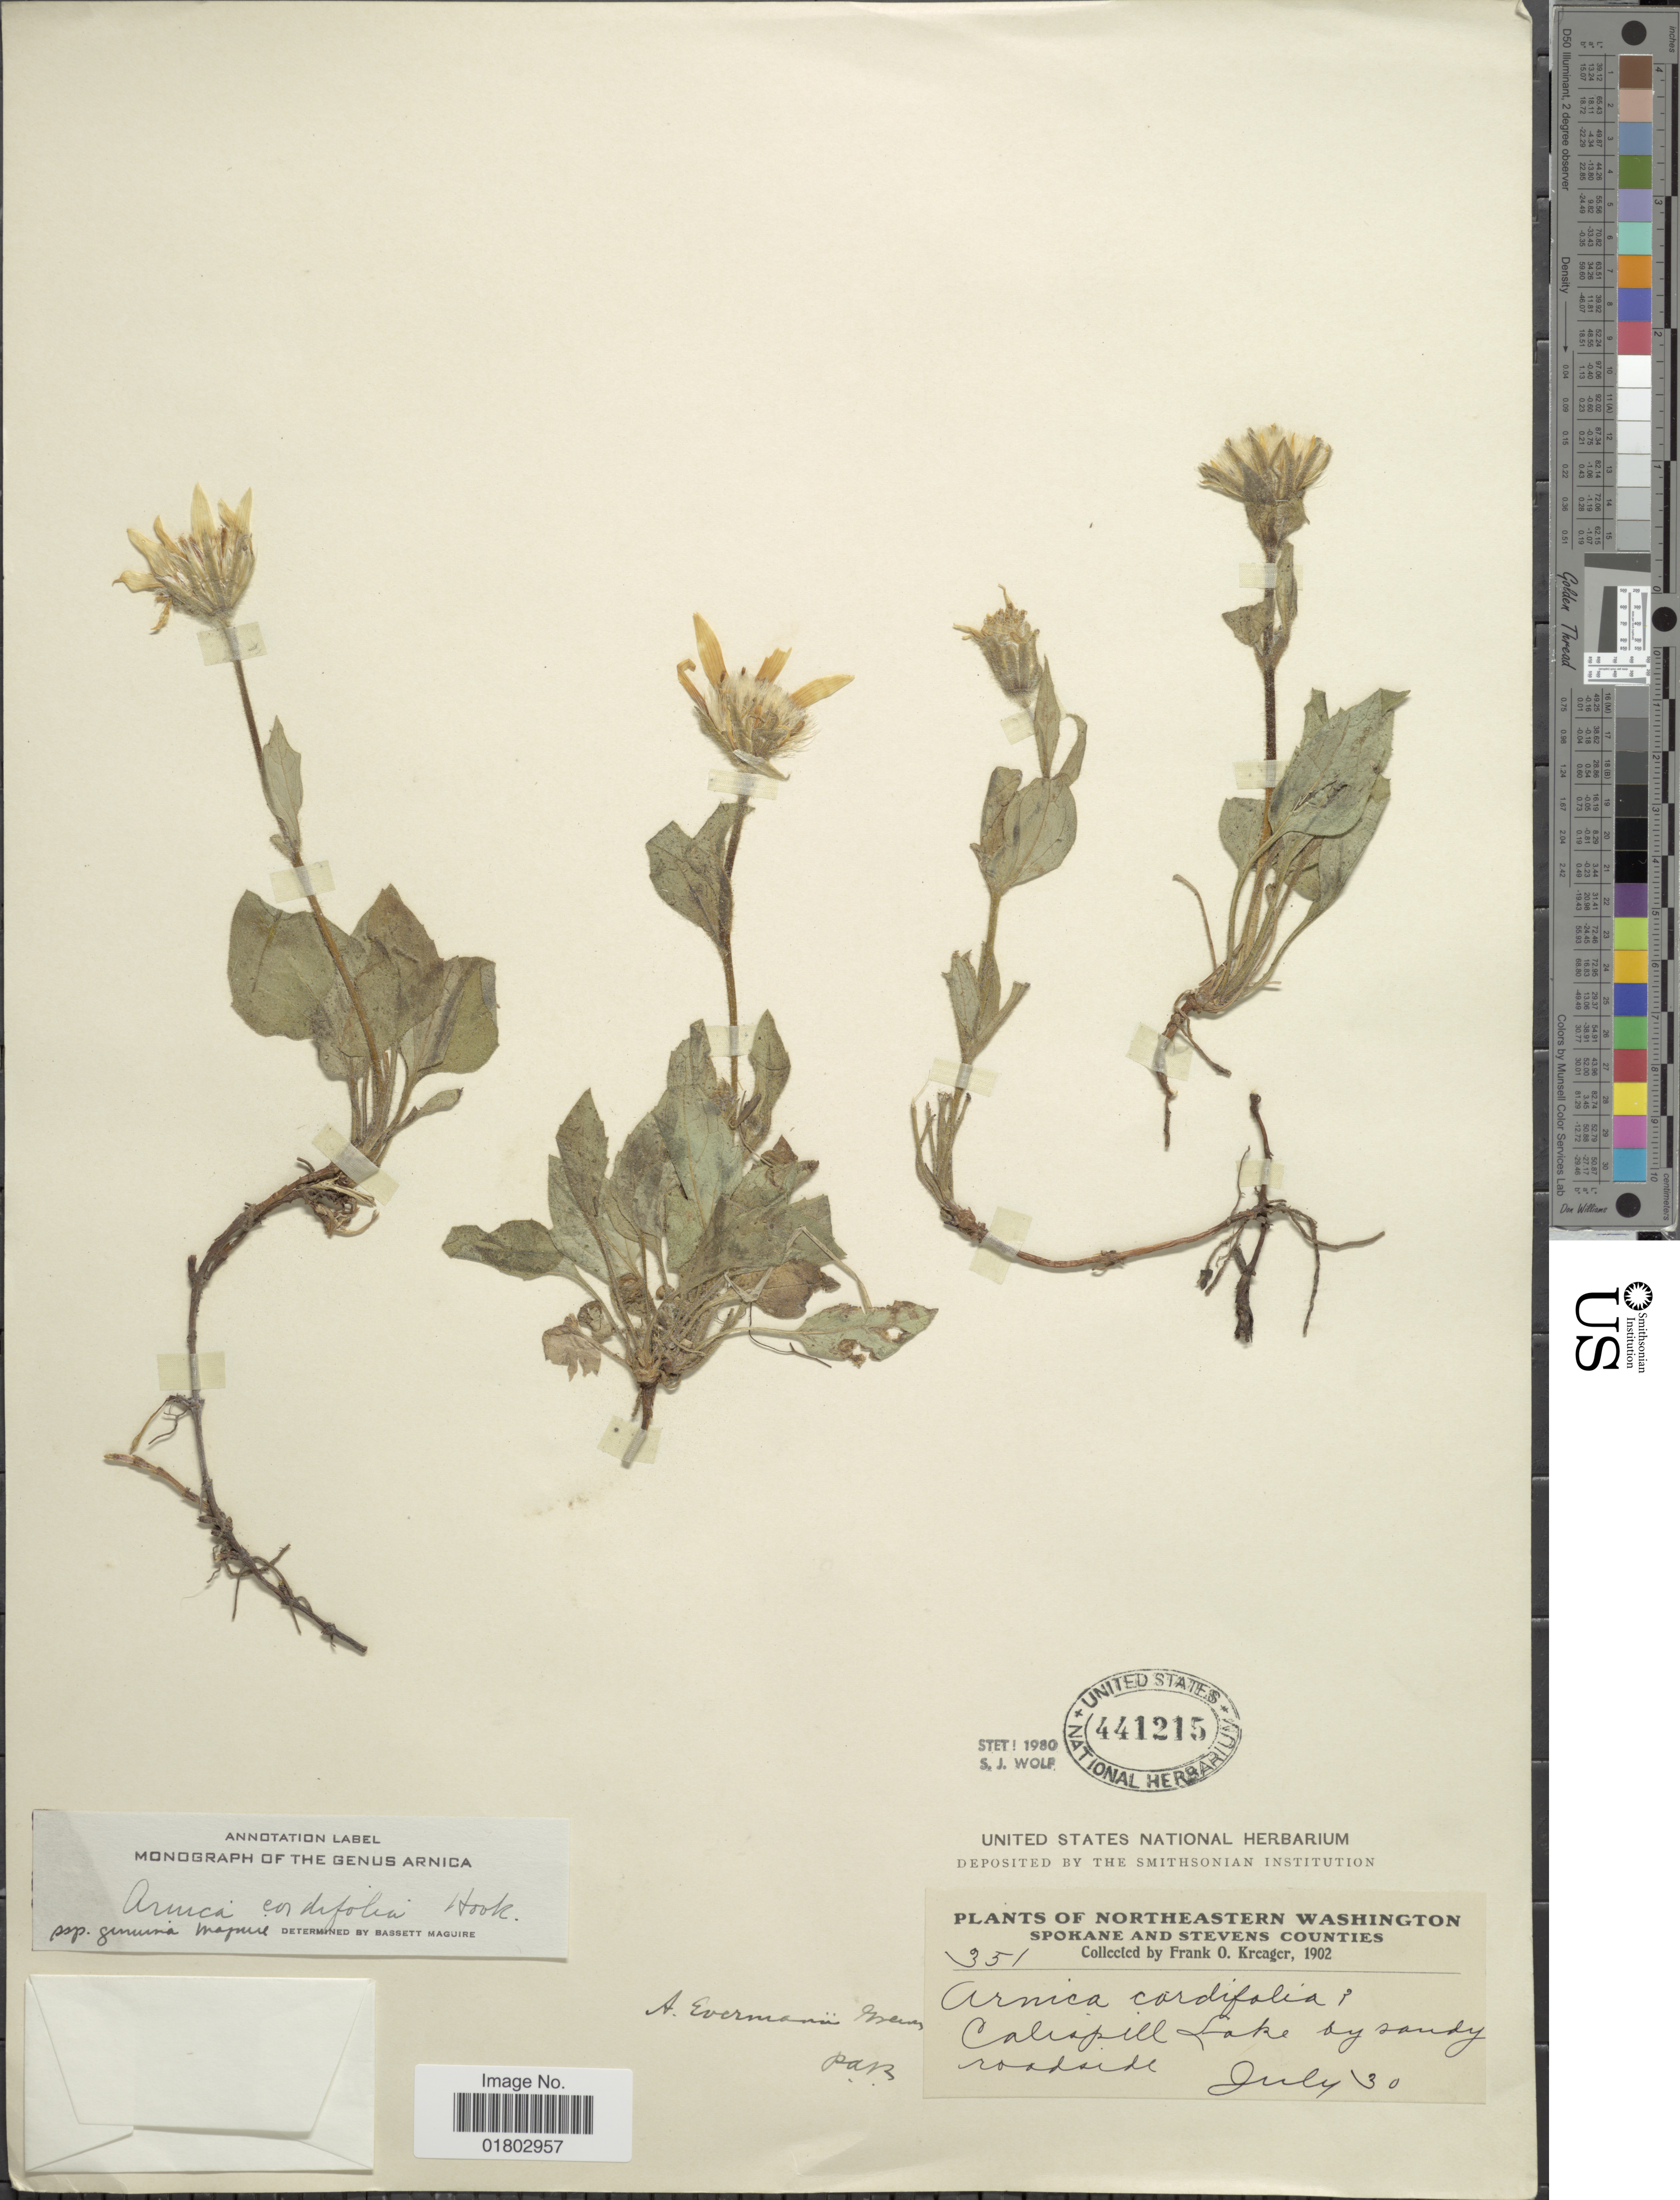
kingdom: Plantae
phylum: Tracheophyta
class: Magnoliopsida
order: Asterales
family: Asteraceae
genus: Arnica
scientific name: Arnica cordifolia subsp. genuina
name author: Maguire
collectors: F. Kreager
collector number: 351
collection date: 1902-07-30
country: United States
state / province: Washington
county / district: Spokane / Stevens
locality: Northeastern Washington, Spokane and Stevens Counties, Calispill Lake by sandy roadside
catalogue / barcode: US 441215